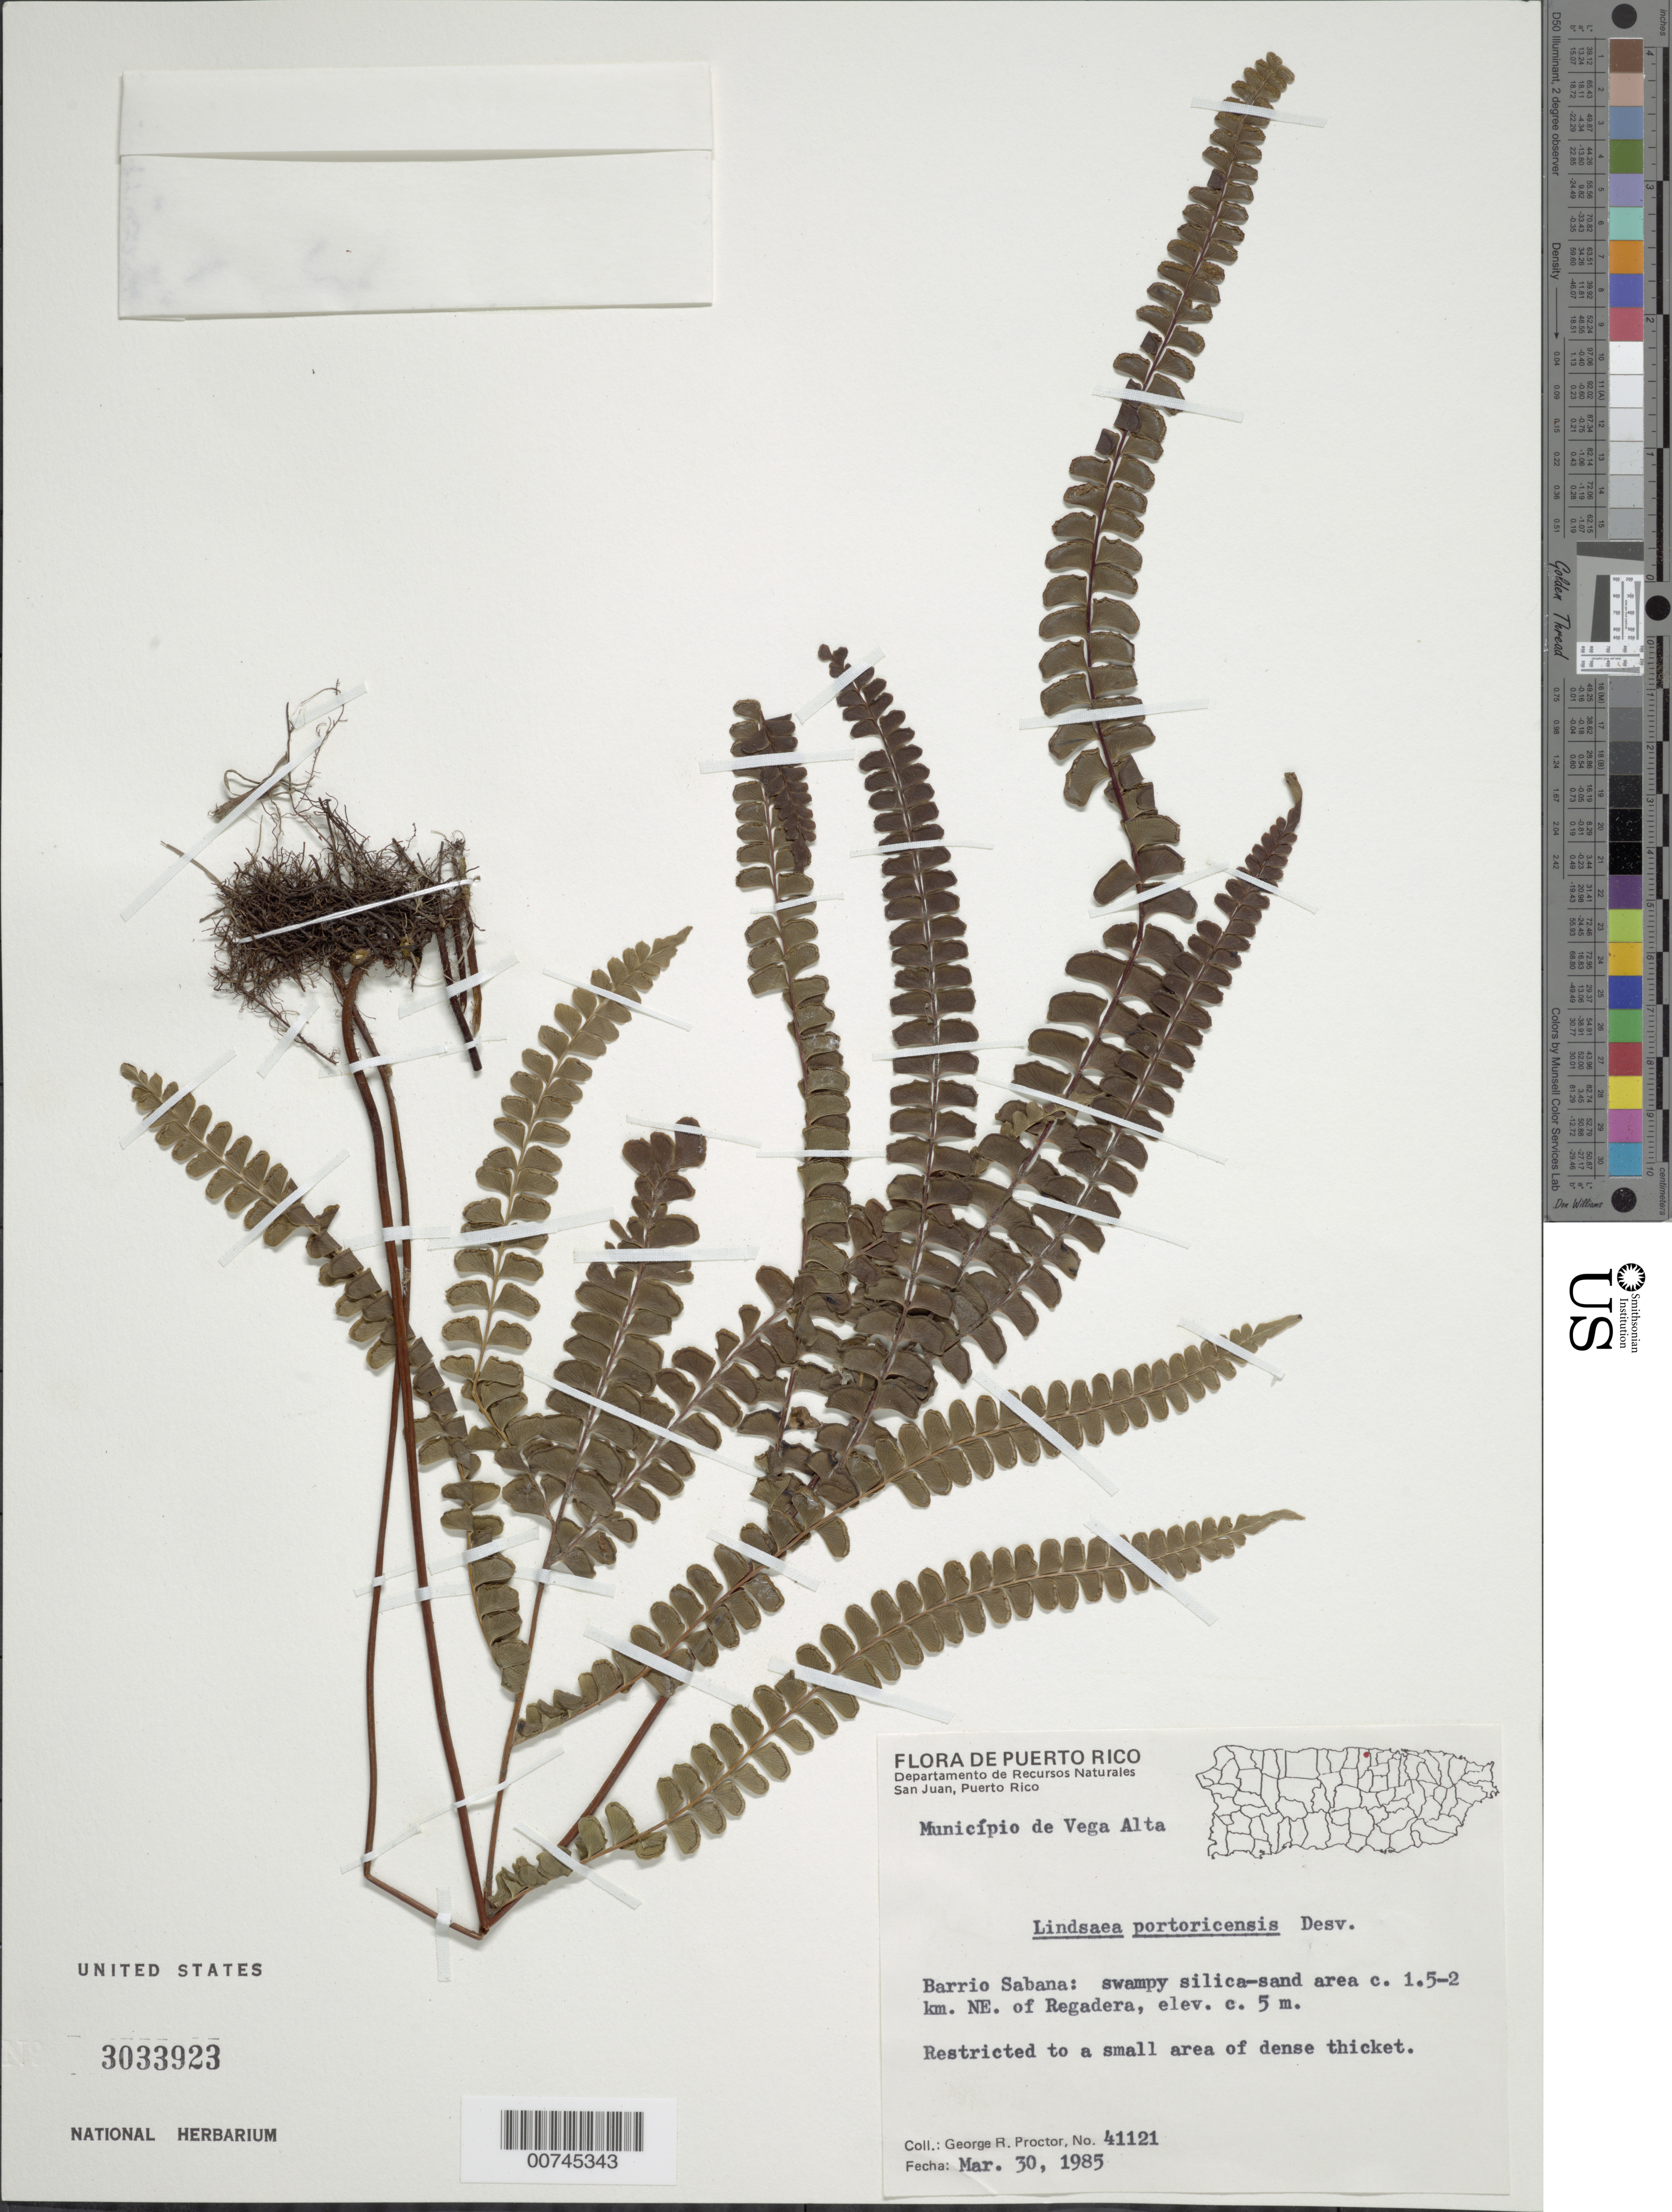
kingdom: Plantae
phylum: Tracheophyta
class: Polypodiopsida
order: Polypodiales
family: Lindsaeaceae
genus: Lindsaea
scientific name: Lindsaea portoricensis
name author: Desv.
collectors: G. R. Proctor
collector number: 41121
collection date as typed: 30 Mar 1985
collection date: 1985-03-30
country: Puerto Rico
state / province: Vega Alta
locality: Barrio Sabana: swampy silica-sand area c. 1.5-2 km NE of Regadera. Municipio de Vega Alta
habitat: Restricted to a small area of dense thicket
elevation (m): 5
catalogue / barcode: US 3033923